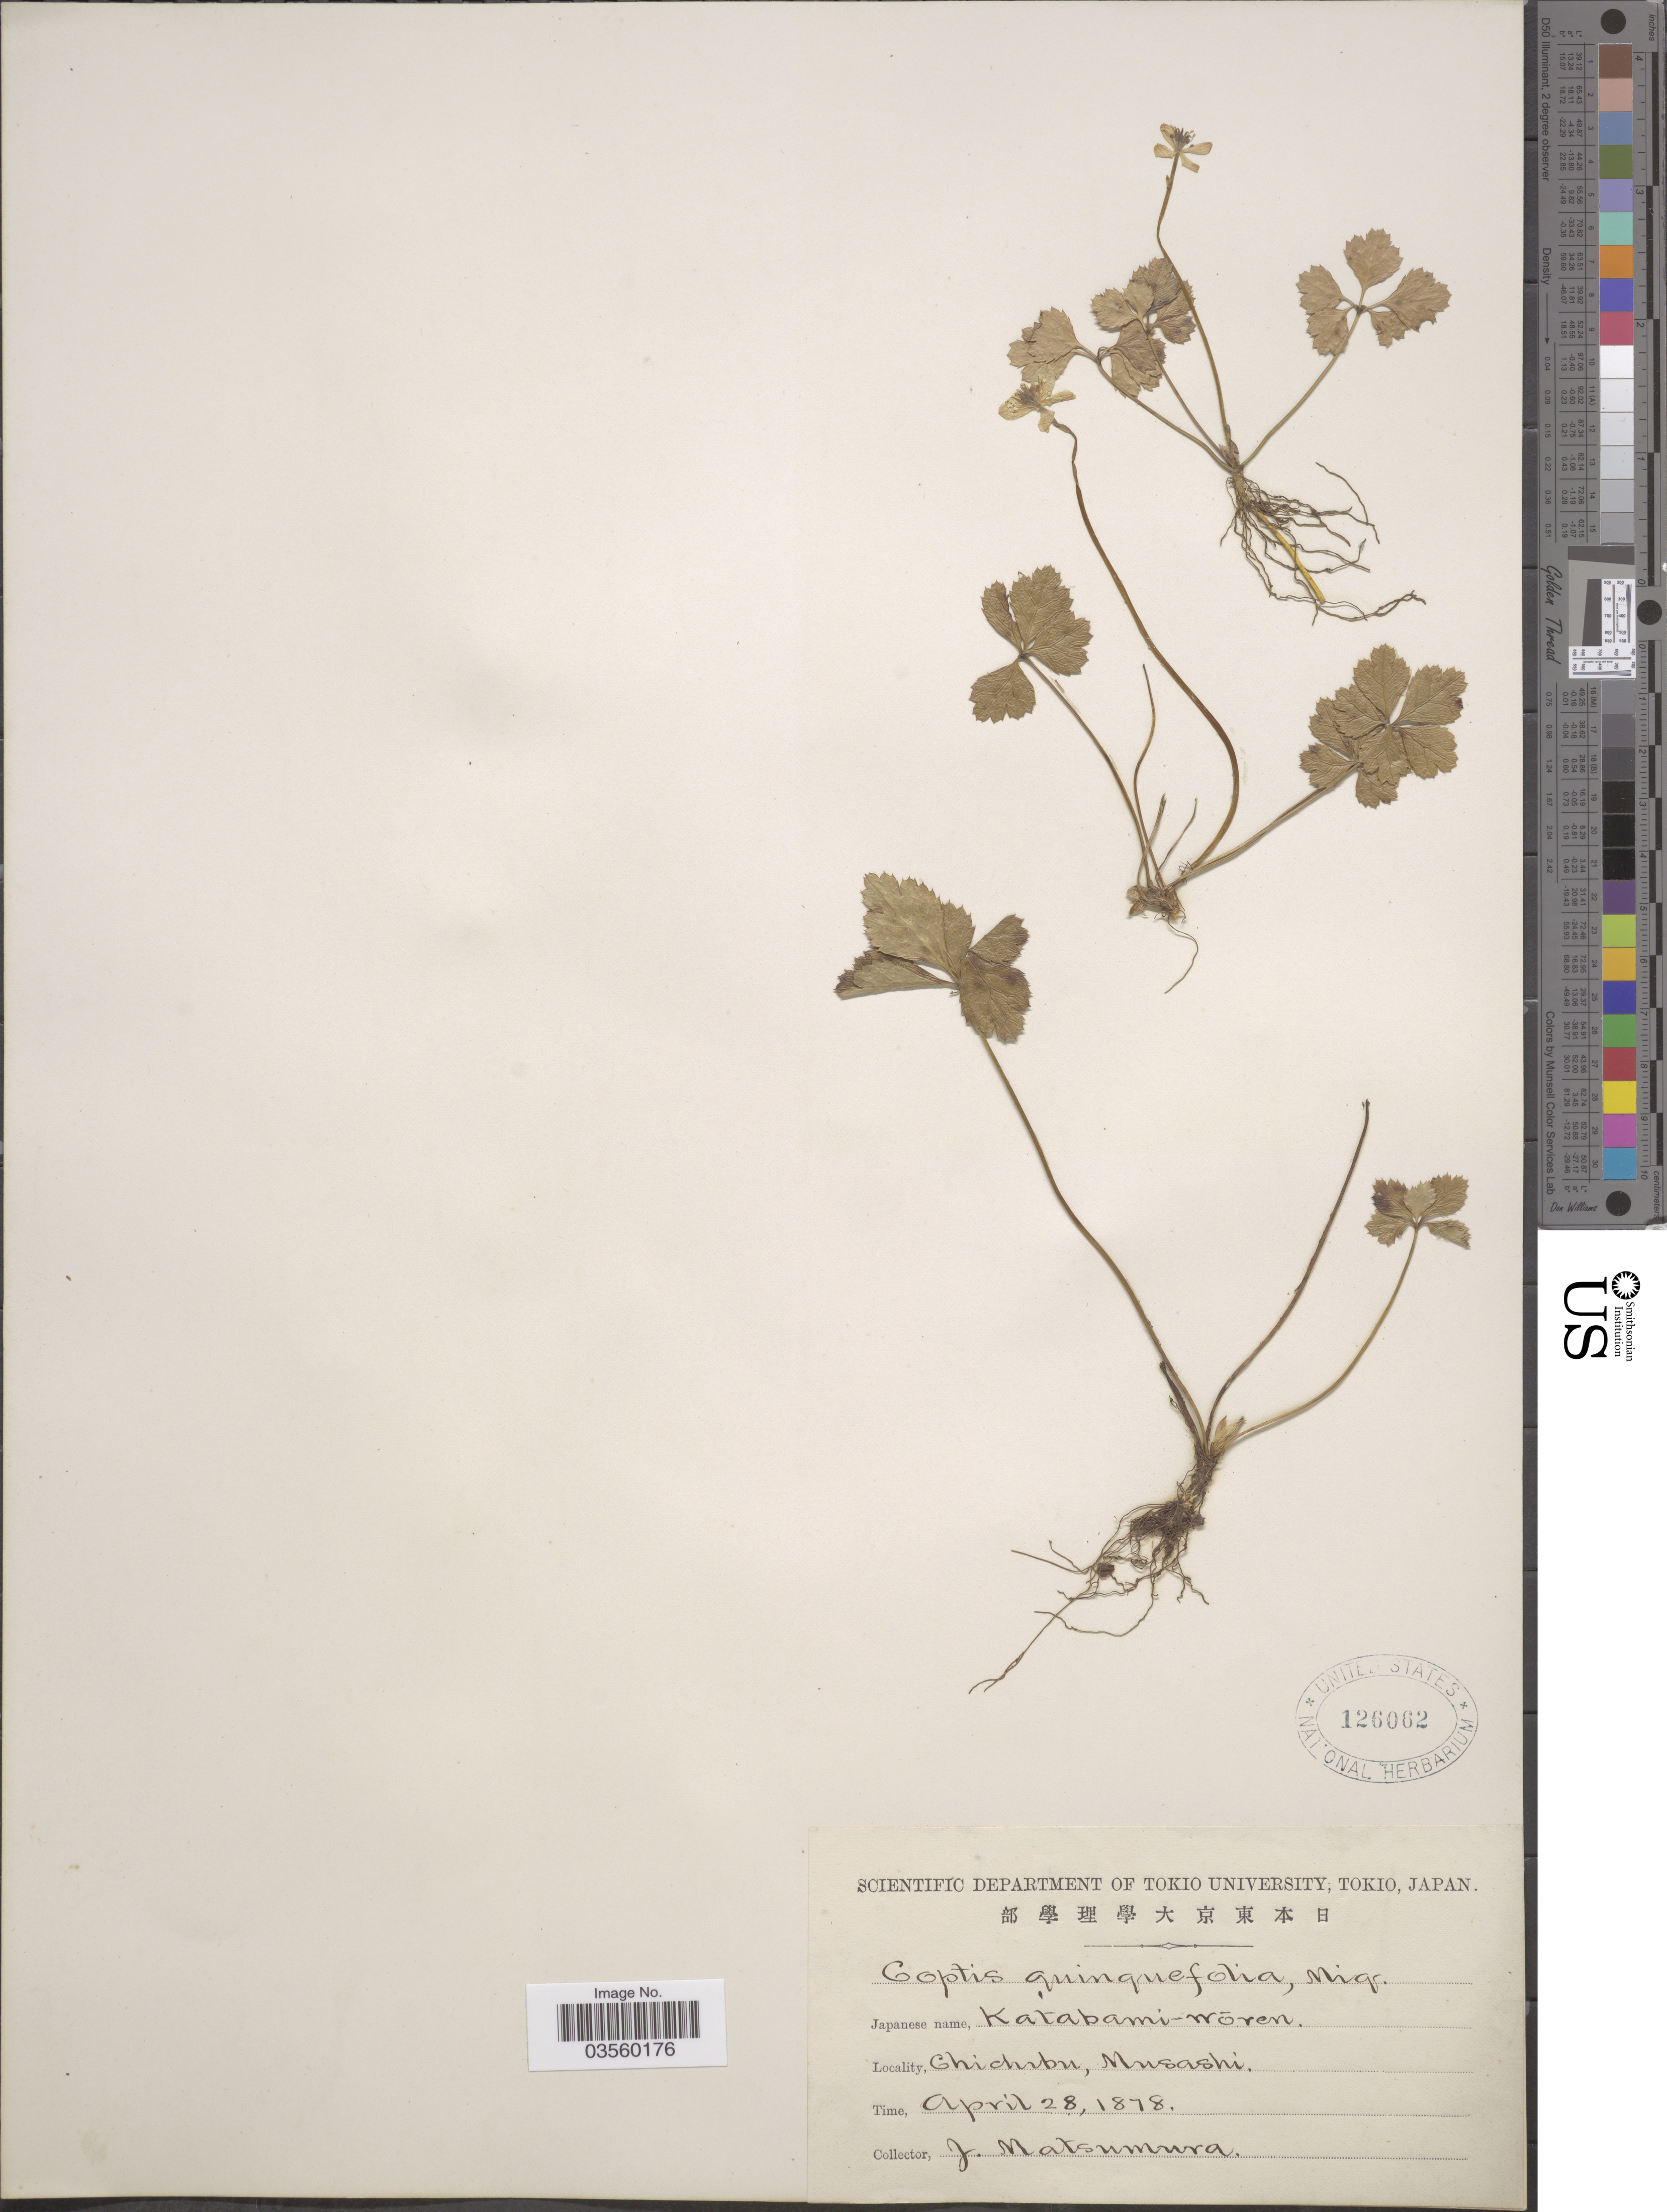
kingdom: Plantae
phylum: Tracheophyta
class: Magnoliopsida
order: Ranunculales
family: Ranunculaceae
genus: Coptis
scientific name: Coptis quinquefolia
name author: Miq.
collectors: J. Matsumura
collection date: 1878-04-28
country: Japan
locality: Chichibu, Musashi.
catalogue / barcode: US 126062